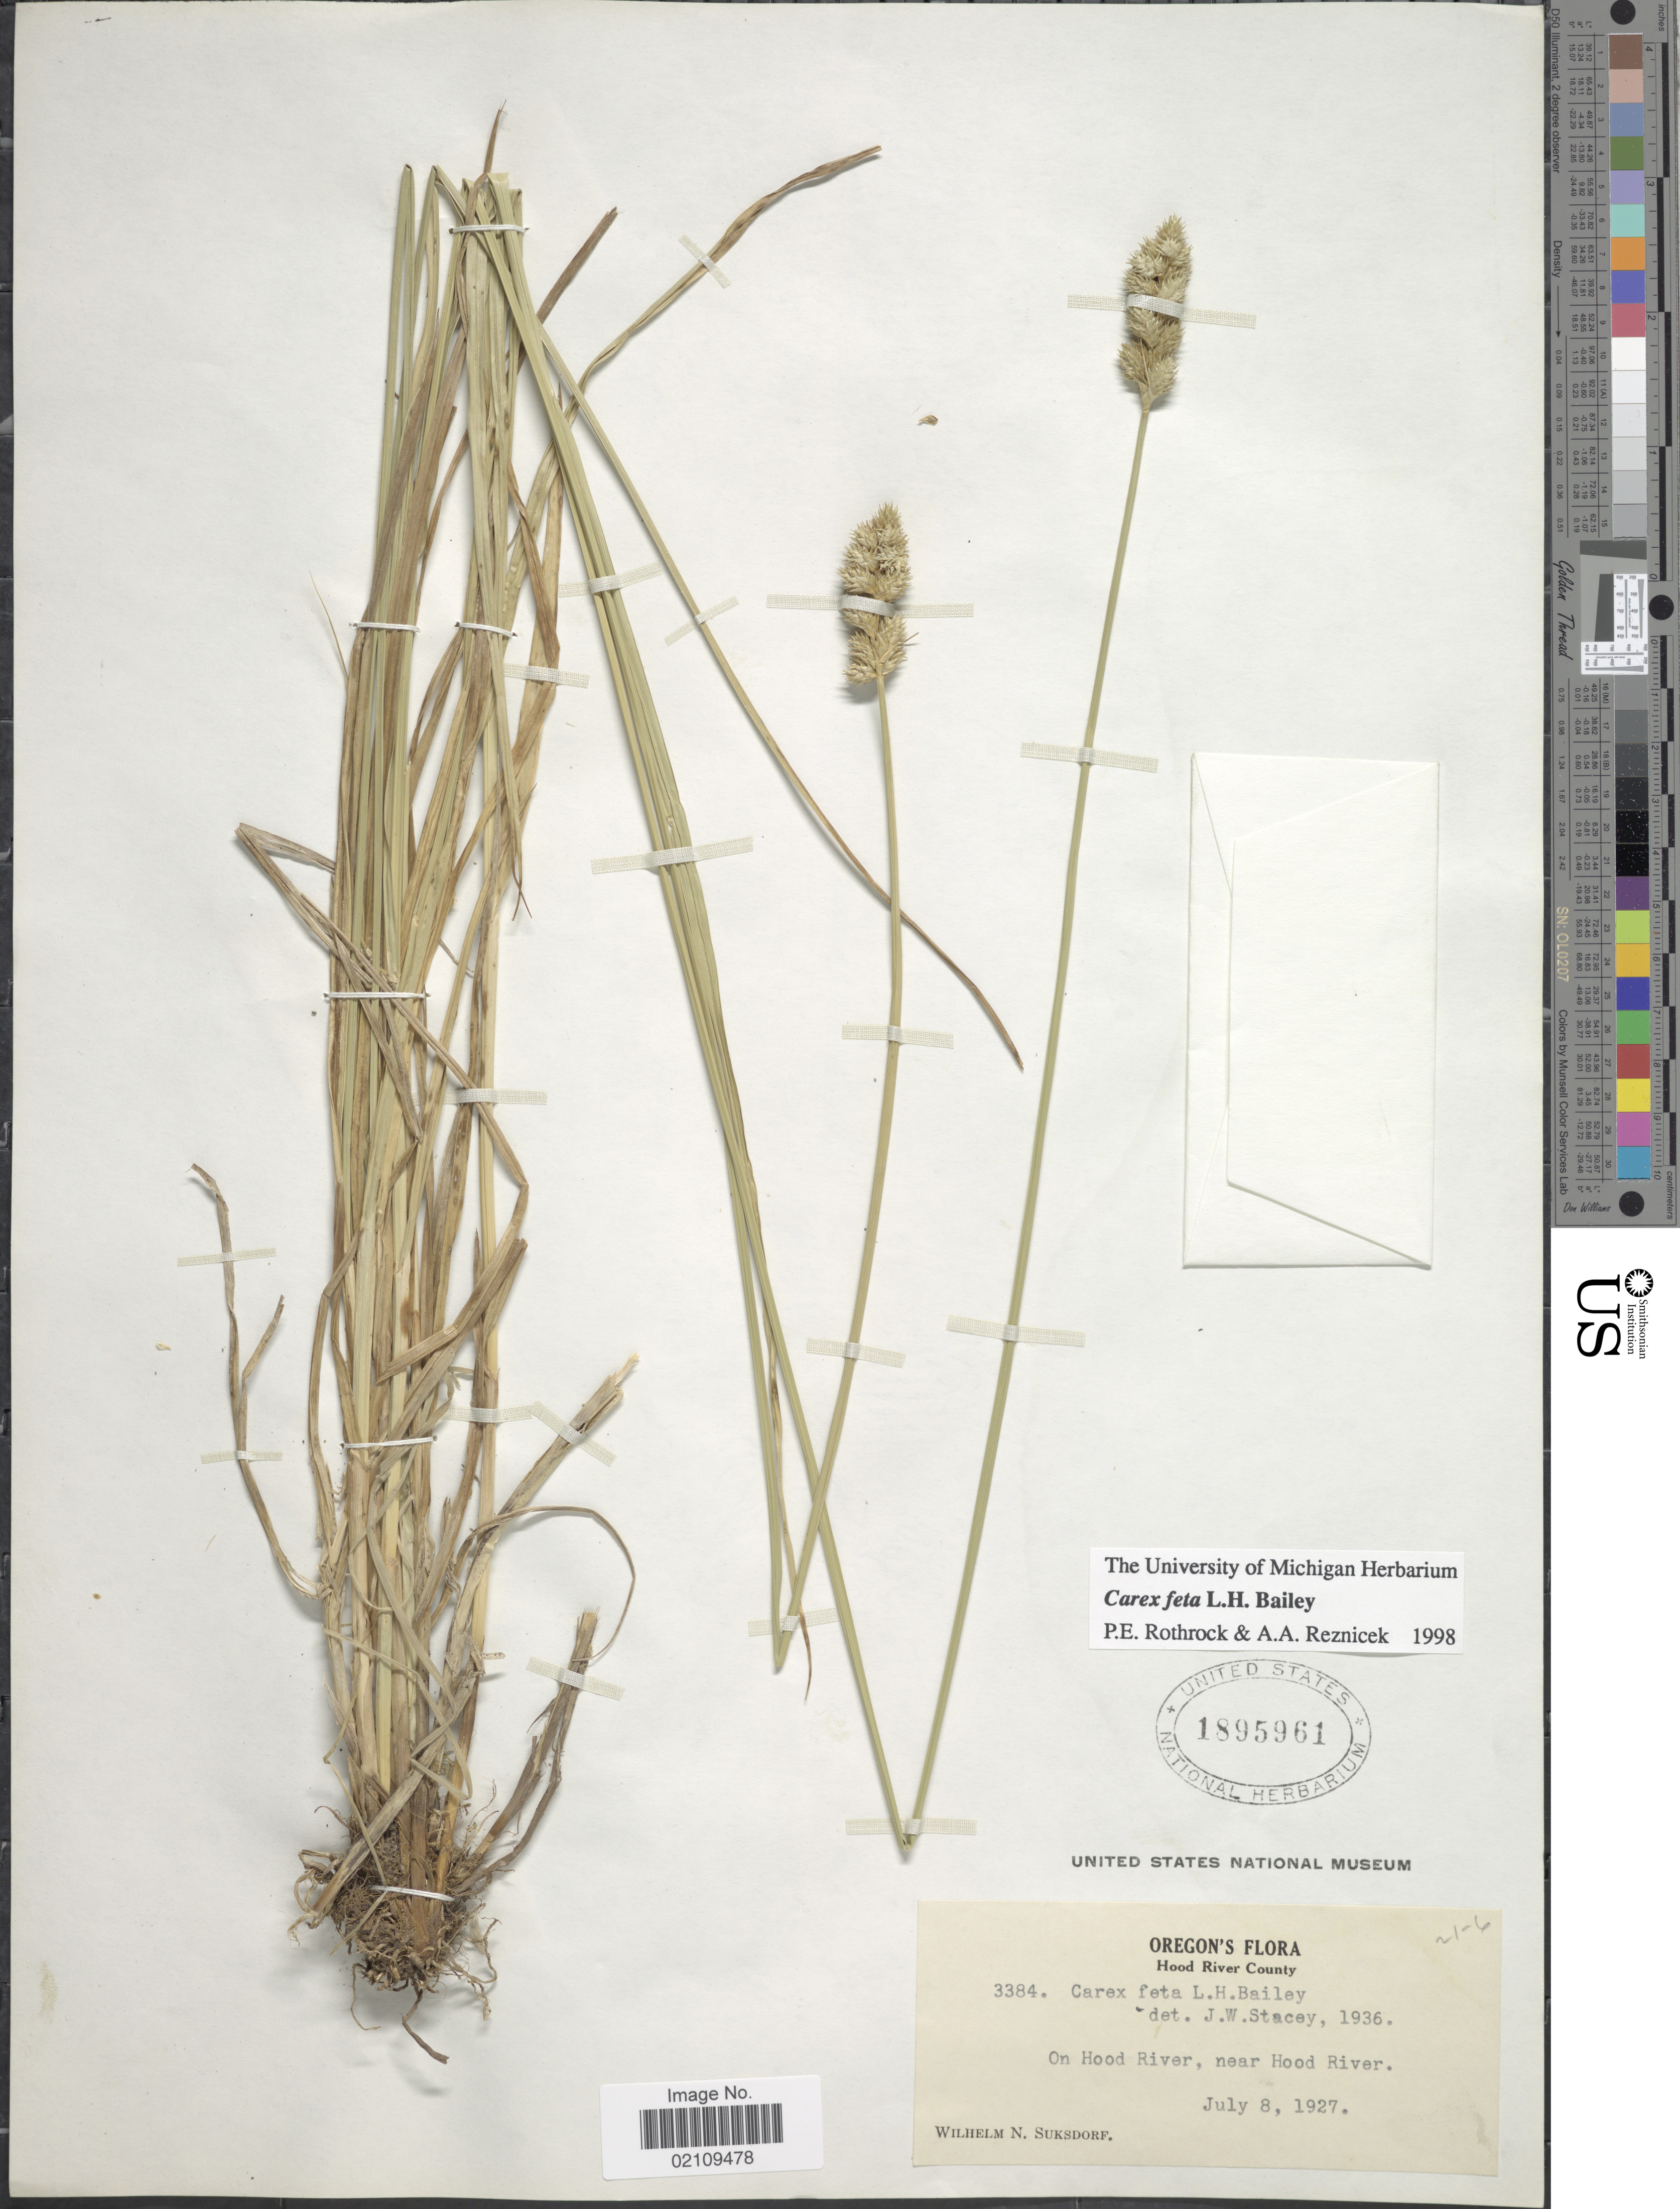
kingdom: Plantae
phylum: Tracheophyta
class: Liliopsida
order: Poales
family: Cyperaceae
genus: Carex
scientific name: Carex feta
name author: L.H. Bailey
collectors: W. N. Suksdorf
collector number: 3384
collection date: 1927-07-08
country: United States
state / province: Oregon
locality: Hood River County, On Hood River, near Hood River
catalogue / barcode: US 1895961